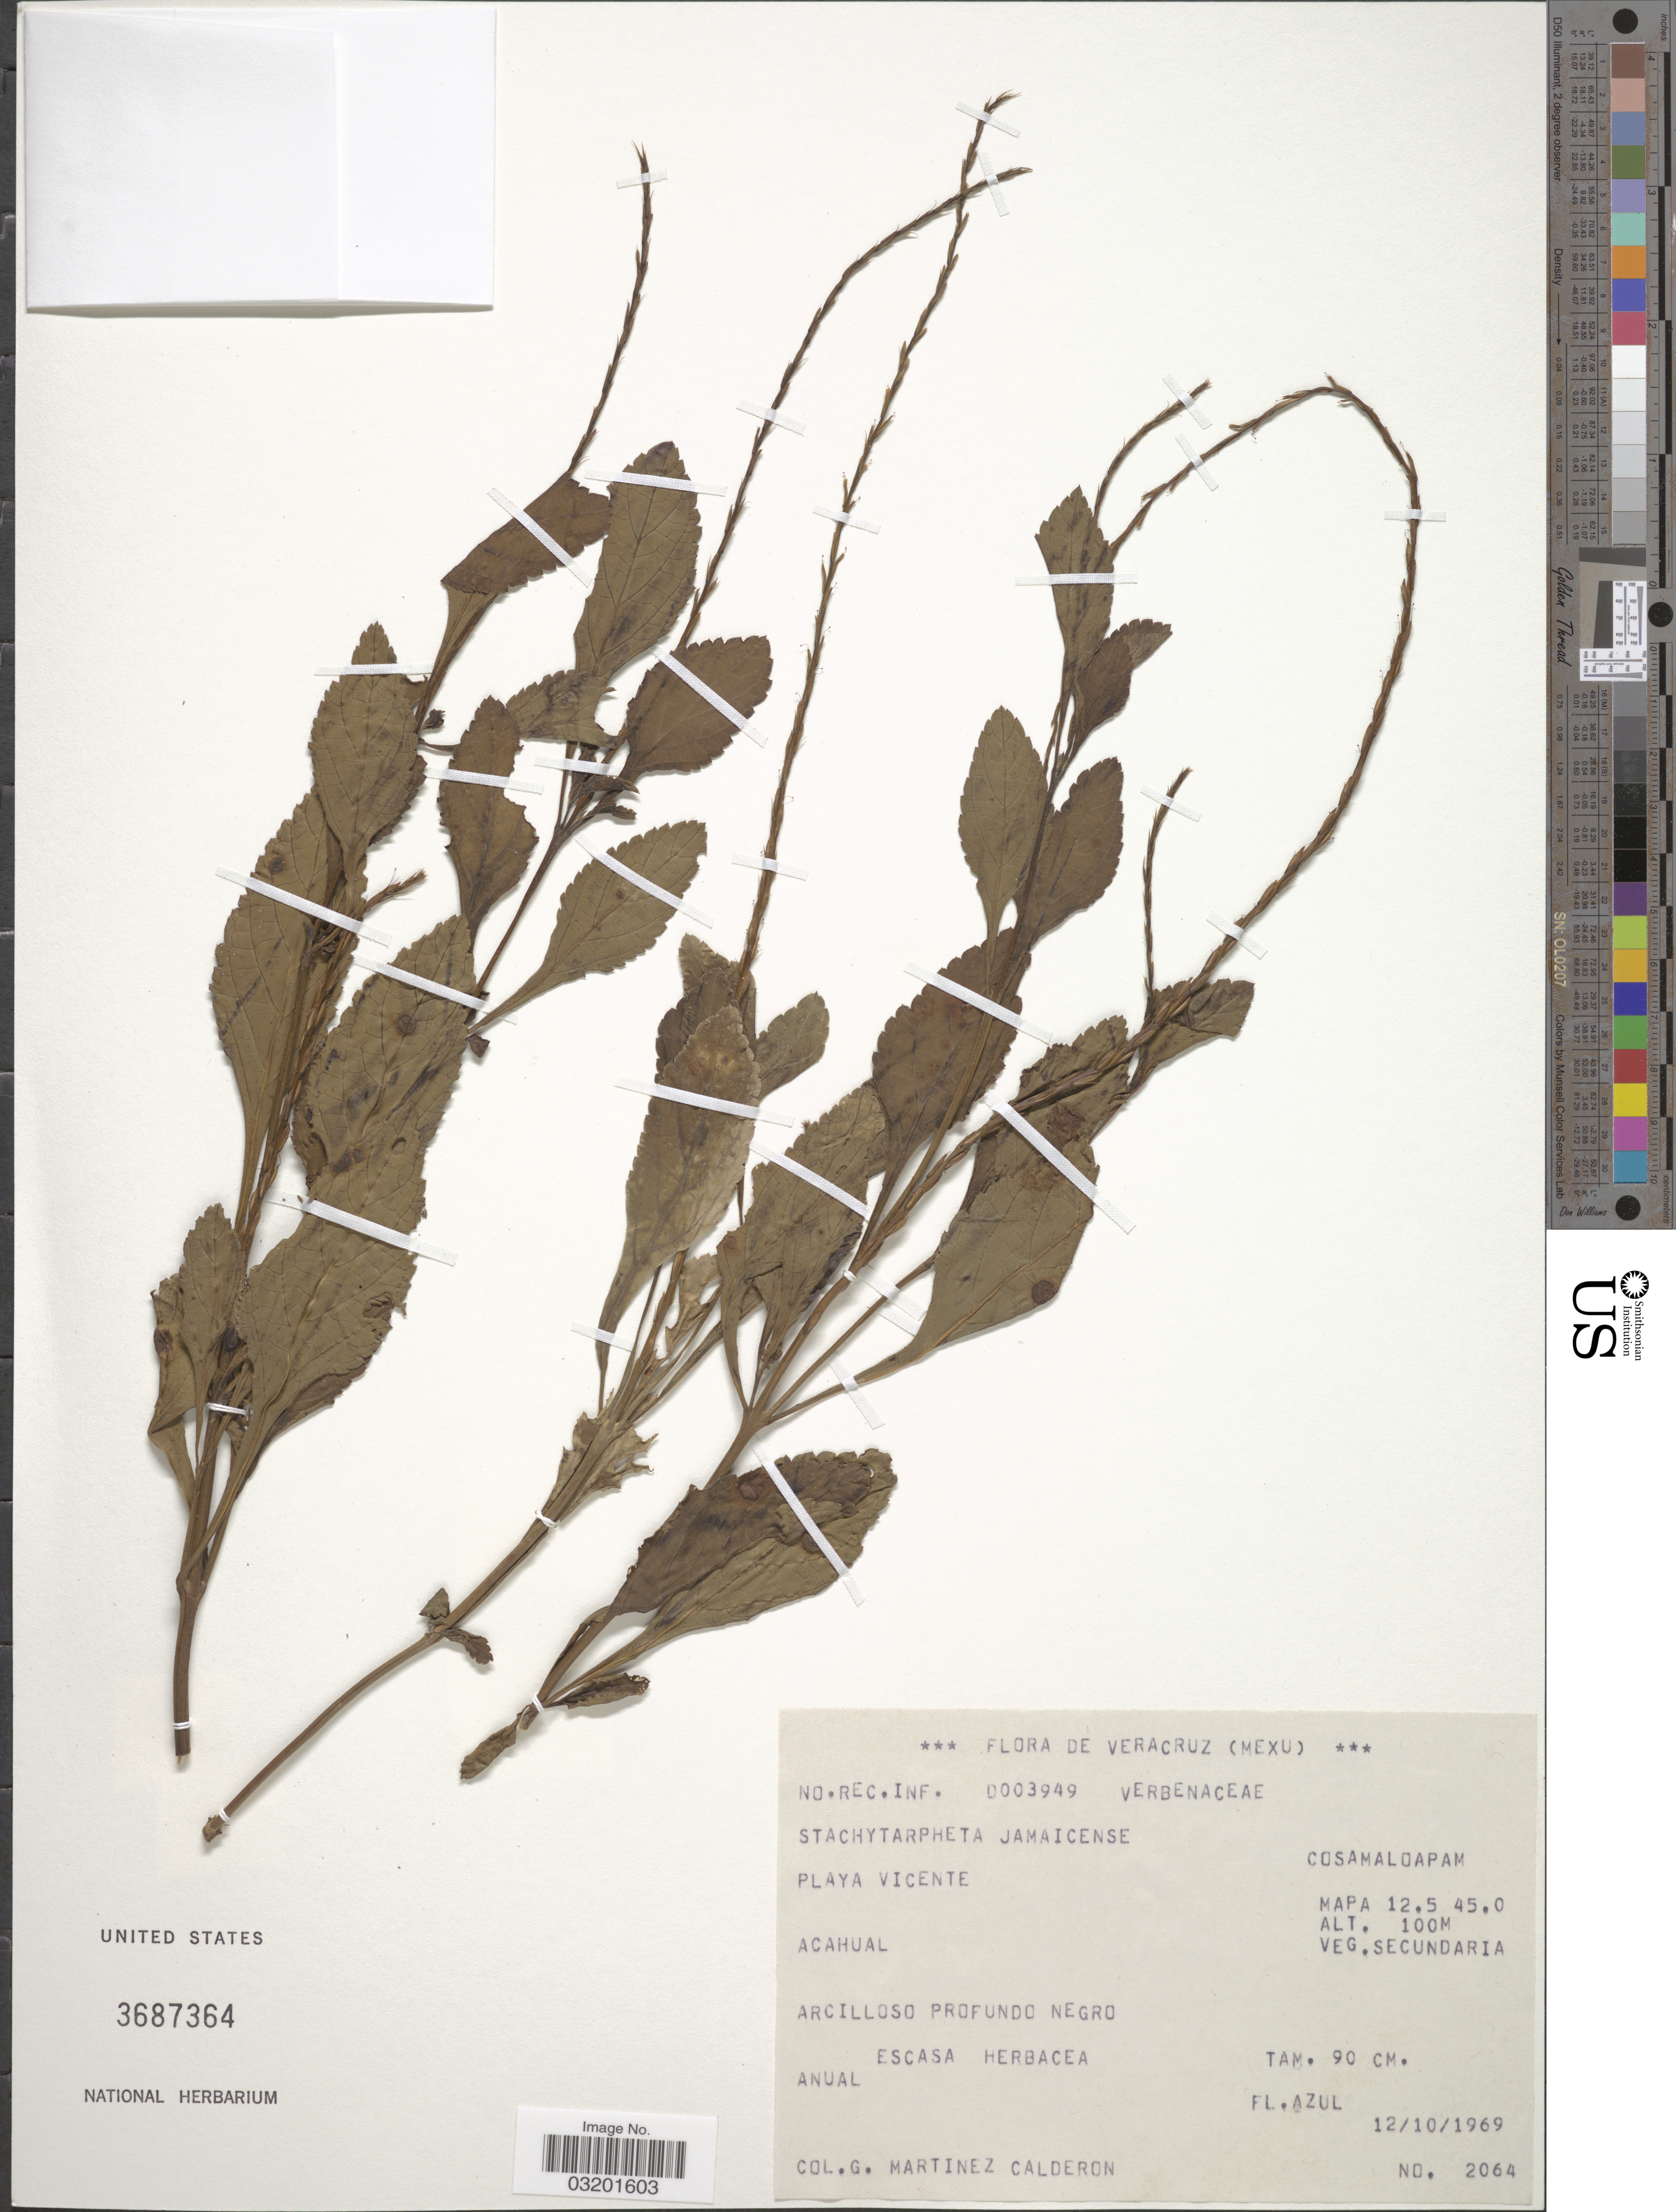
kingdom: Plantae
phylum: Tracheophyta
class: Magnoliopsida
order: Lamiales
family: Verbenaceae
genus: Stachytarpheta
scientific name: Stachytarpheta jamaicensis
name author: (L.) Vahl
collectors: G. Martínez Calderón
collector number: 2064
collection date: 1969-10-12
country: Mexico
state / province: Veracruz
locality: Veracruz (Mexu). Playa Vicente. Acahual. Cosamaloapam. Mapa 12.5 45.0.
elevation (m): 100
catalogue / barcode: US 3687364